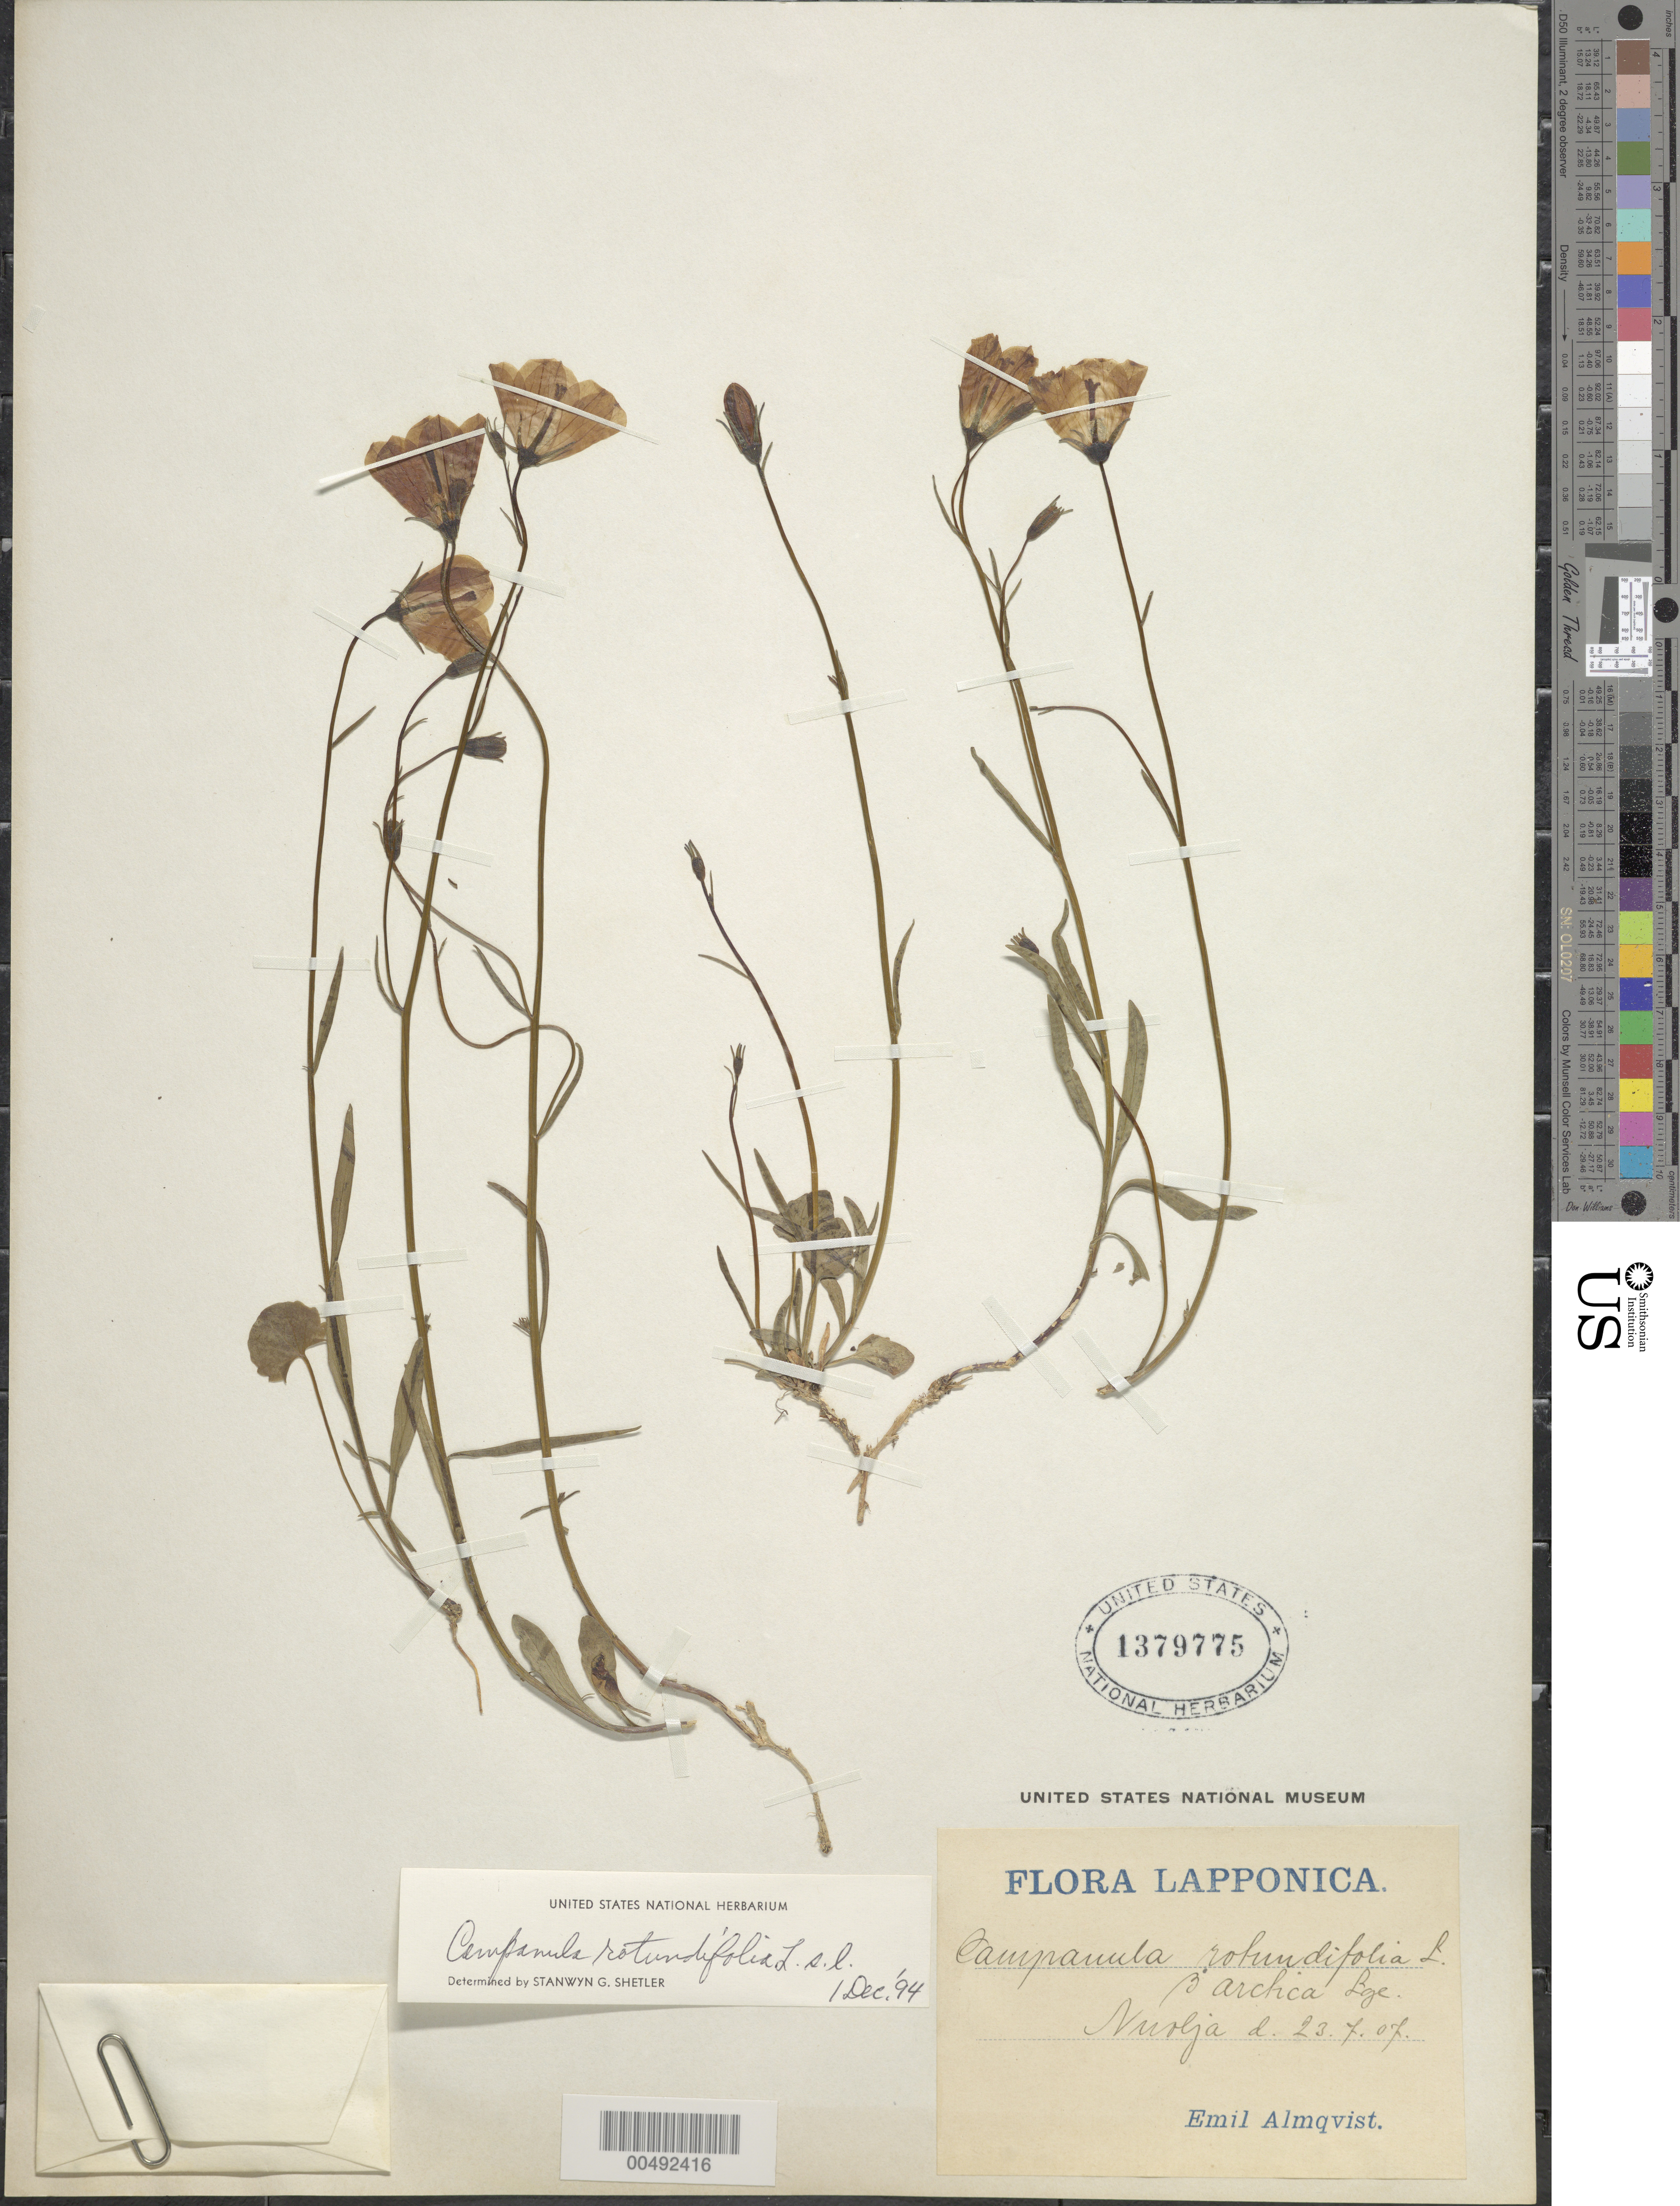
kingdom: Plantae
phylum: Tracheophyta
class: Magnoliopsida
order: Asterales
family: Campanulaceae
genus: Campanula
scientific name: Campanula rotundifolia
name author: L.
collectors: E. Almqvist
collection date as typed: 23 Jul 1907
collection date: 1907-07-23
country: Sweden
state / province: Norrbotten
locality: Lapponica region, Nuolja [sp?]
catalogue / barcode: US 1379775